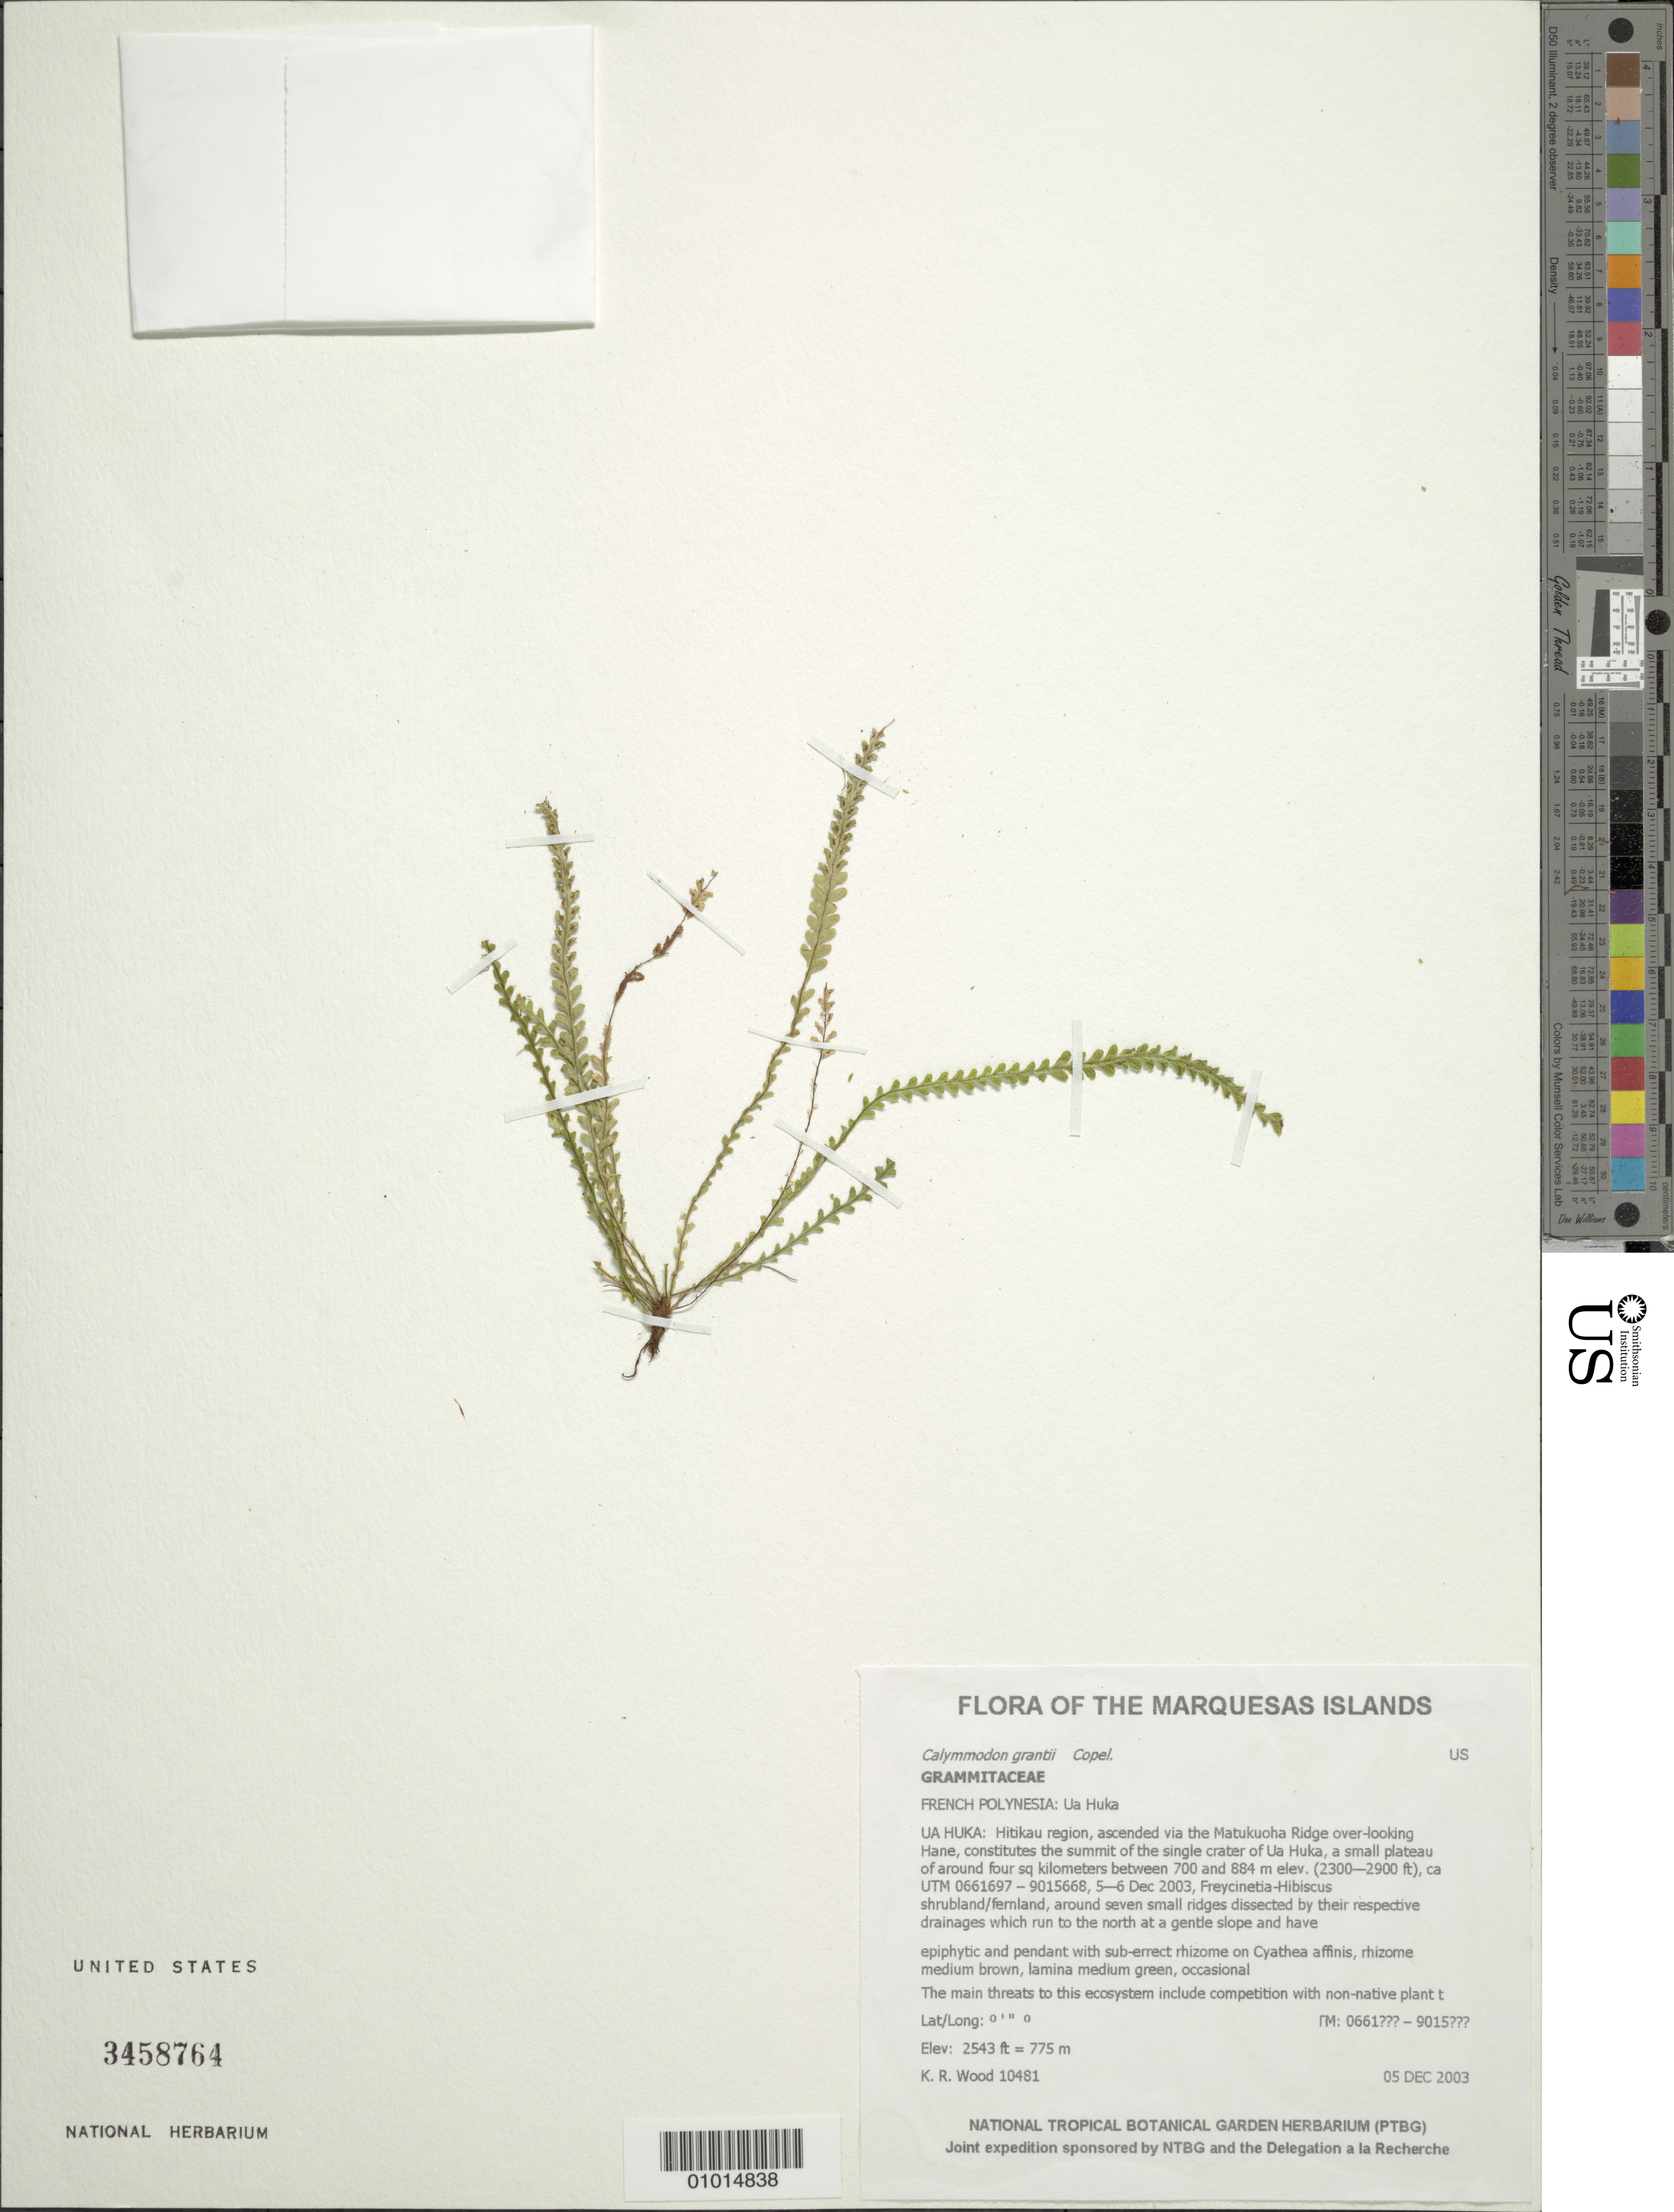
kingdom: Plantae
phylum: Tracheophyta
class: Polypodiopsida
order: Polypodiales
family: Polypodiaceae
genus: Calymmodon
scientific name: Calymmodon grantii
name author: Copel.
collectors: K. R. Wood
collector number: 10481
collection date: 2003-12-05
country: French Polynesia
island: Ua Huka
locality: Hitikau region, ascended via the Matukuoha Ridge over-looking Hane, constitutes the summit of the single crater of Ua Huka, a small plateau of around four sq kilometers between 700 and 884 m elev.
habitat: Freycinetia - Hibiscus shrubland/fernland, around 7 small ridges dissected by their respective drainages which run to the north at a gentle slope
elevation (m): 775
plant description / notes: Competition with non-native plant taxa or animals that could make their way up from the lower regions. The area should be biologically monitored periodically for any such threats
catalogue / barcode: US 3458764